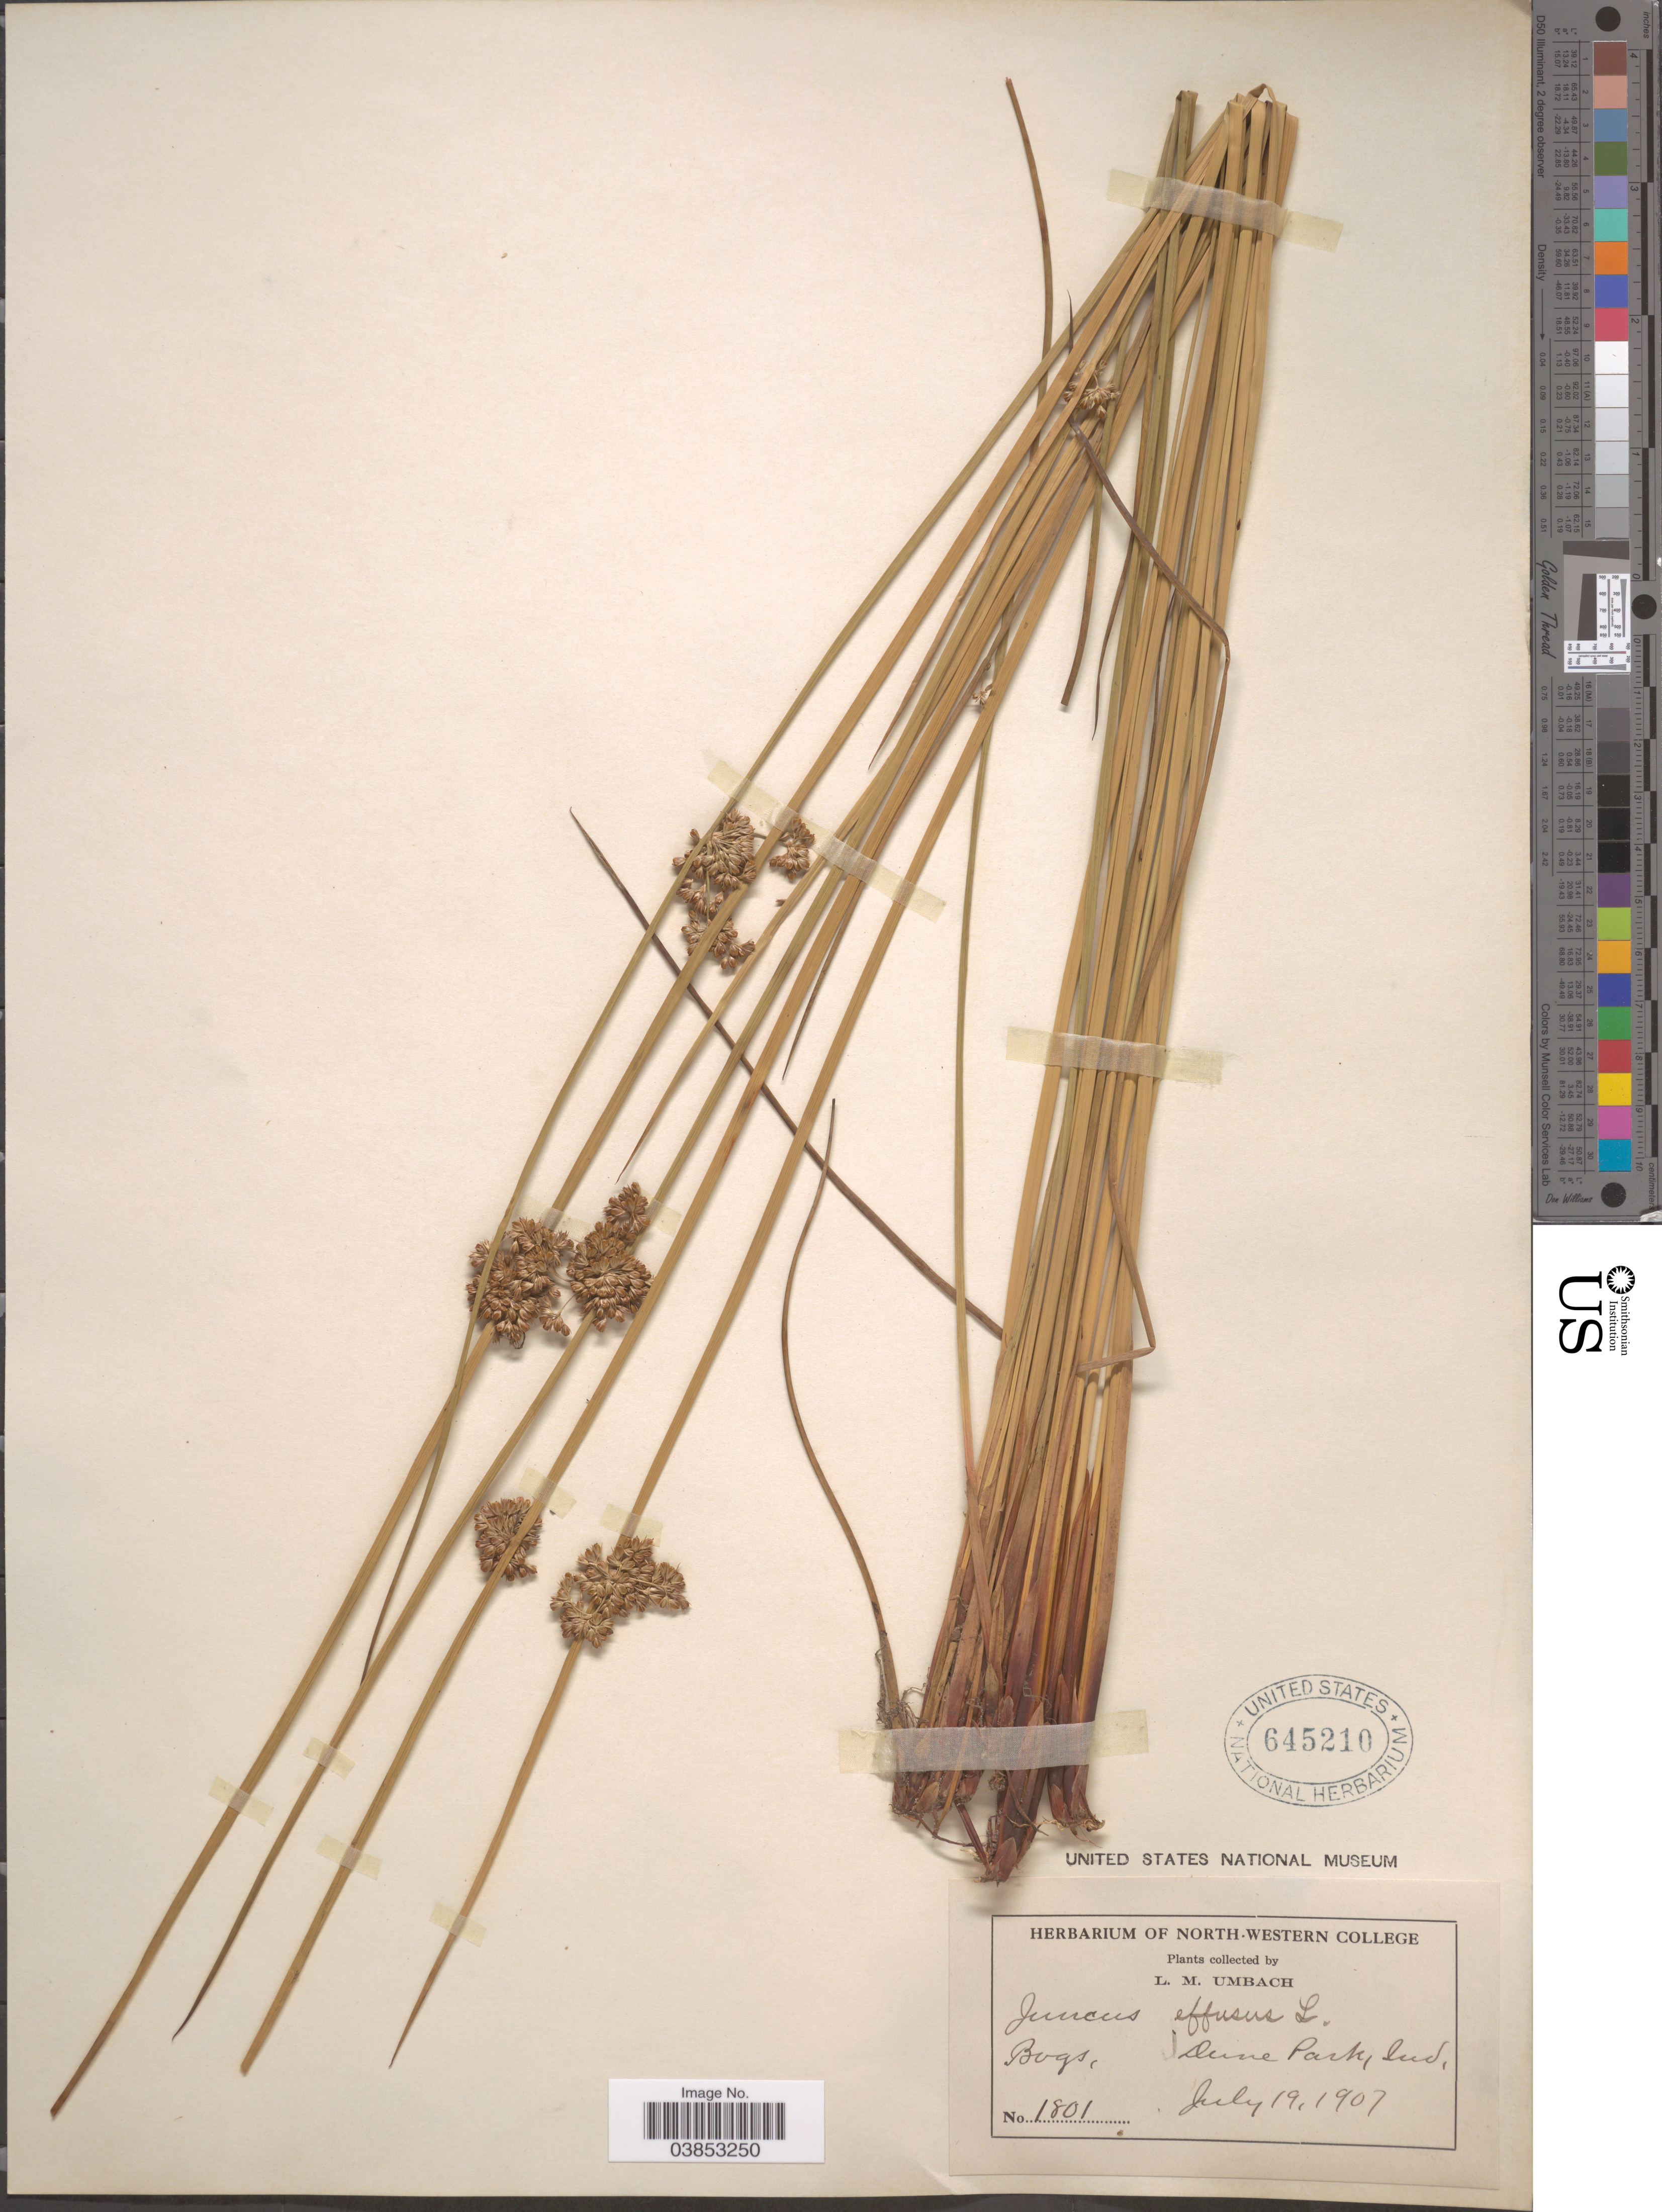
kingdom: Plantae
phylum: Tracheophyta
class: Liliopsida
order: Poales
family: Juncaceae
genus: Juncus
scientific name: Juncus effusus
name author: L.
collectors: L. M. Umbach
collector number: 1801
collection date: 1907-07-19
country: United States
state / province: Indiana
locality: Bogs, Dune Park.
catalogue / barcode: US 645210